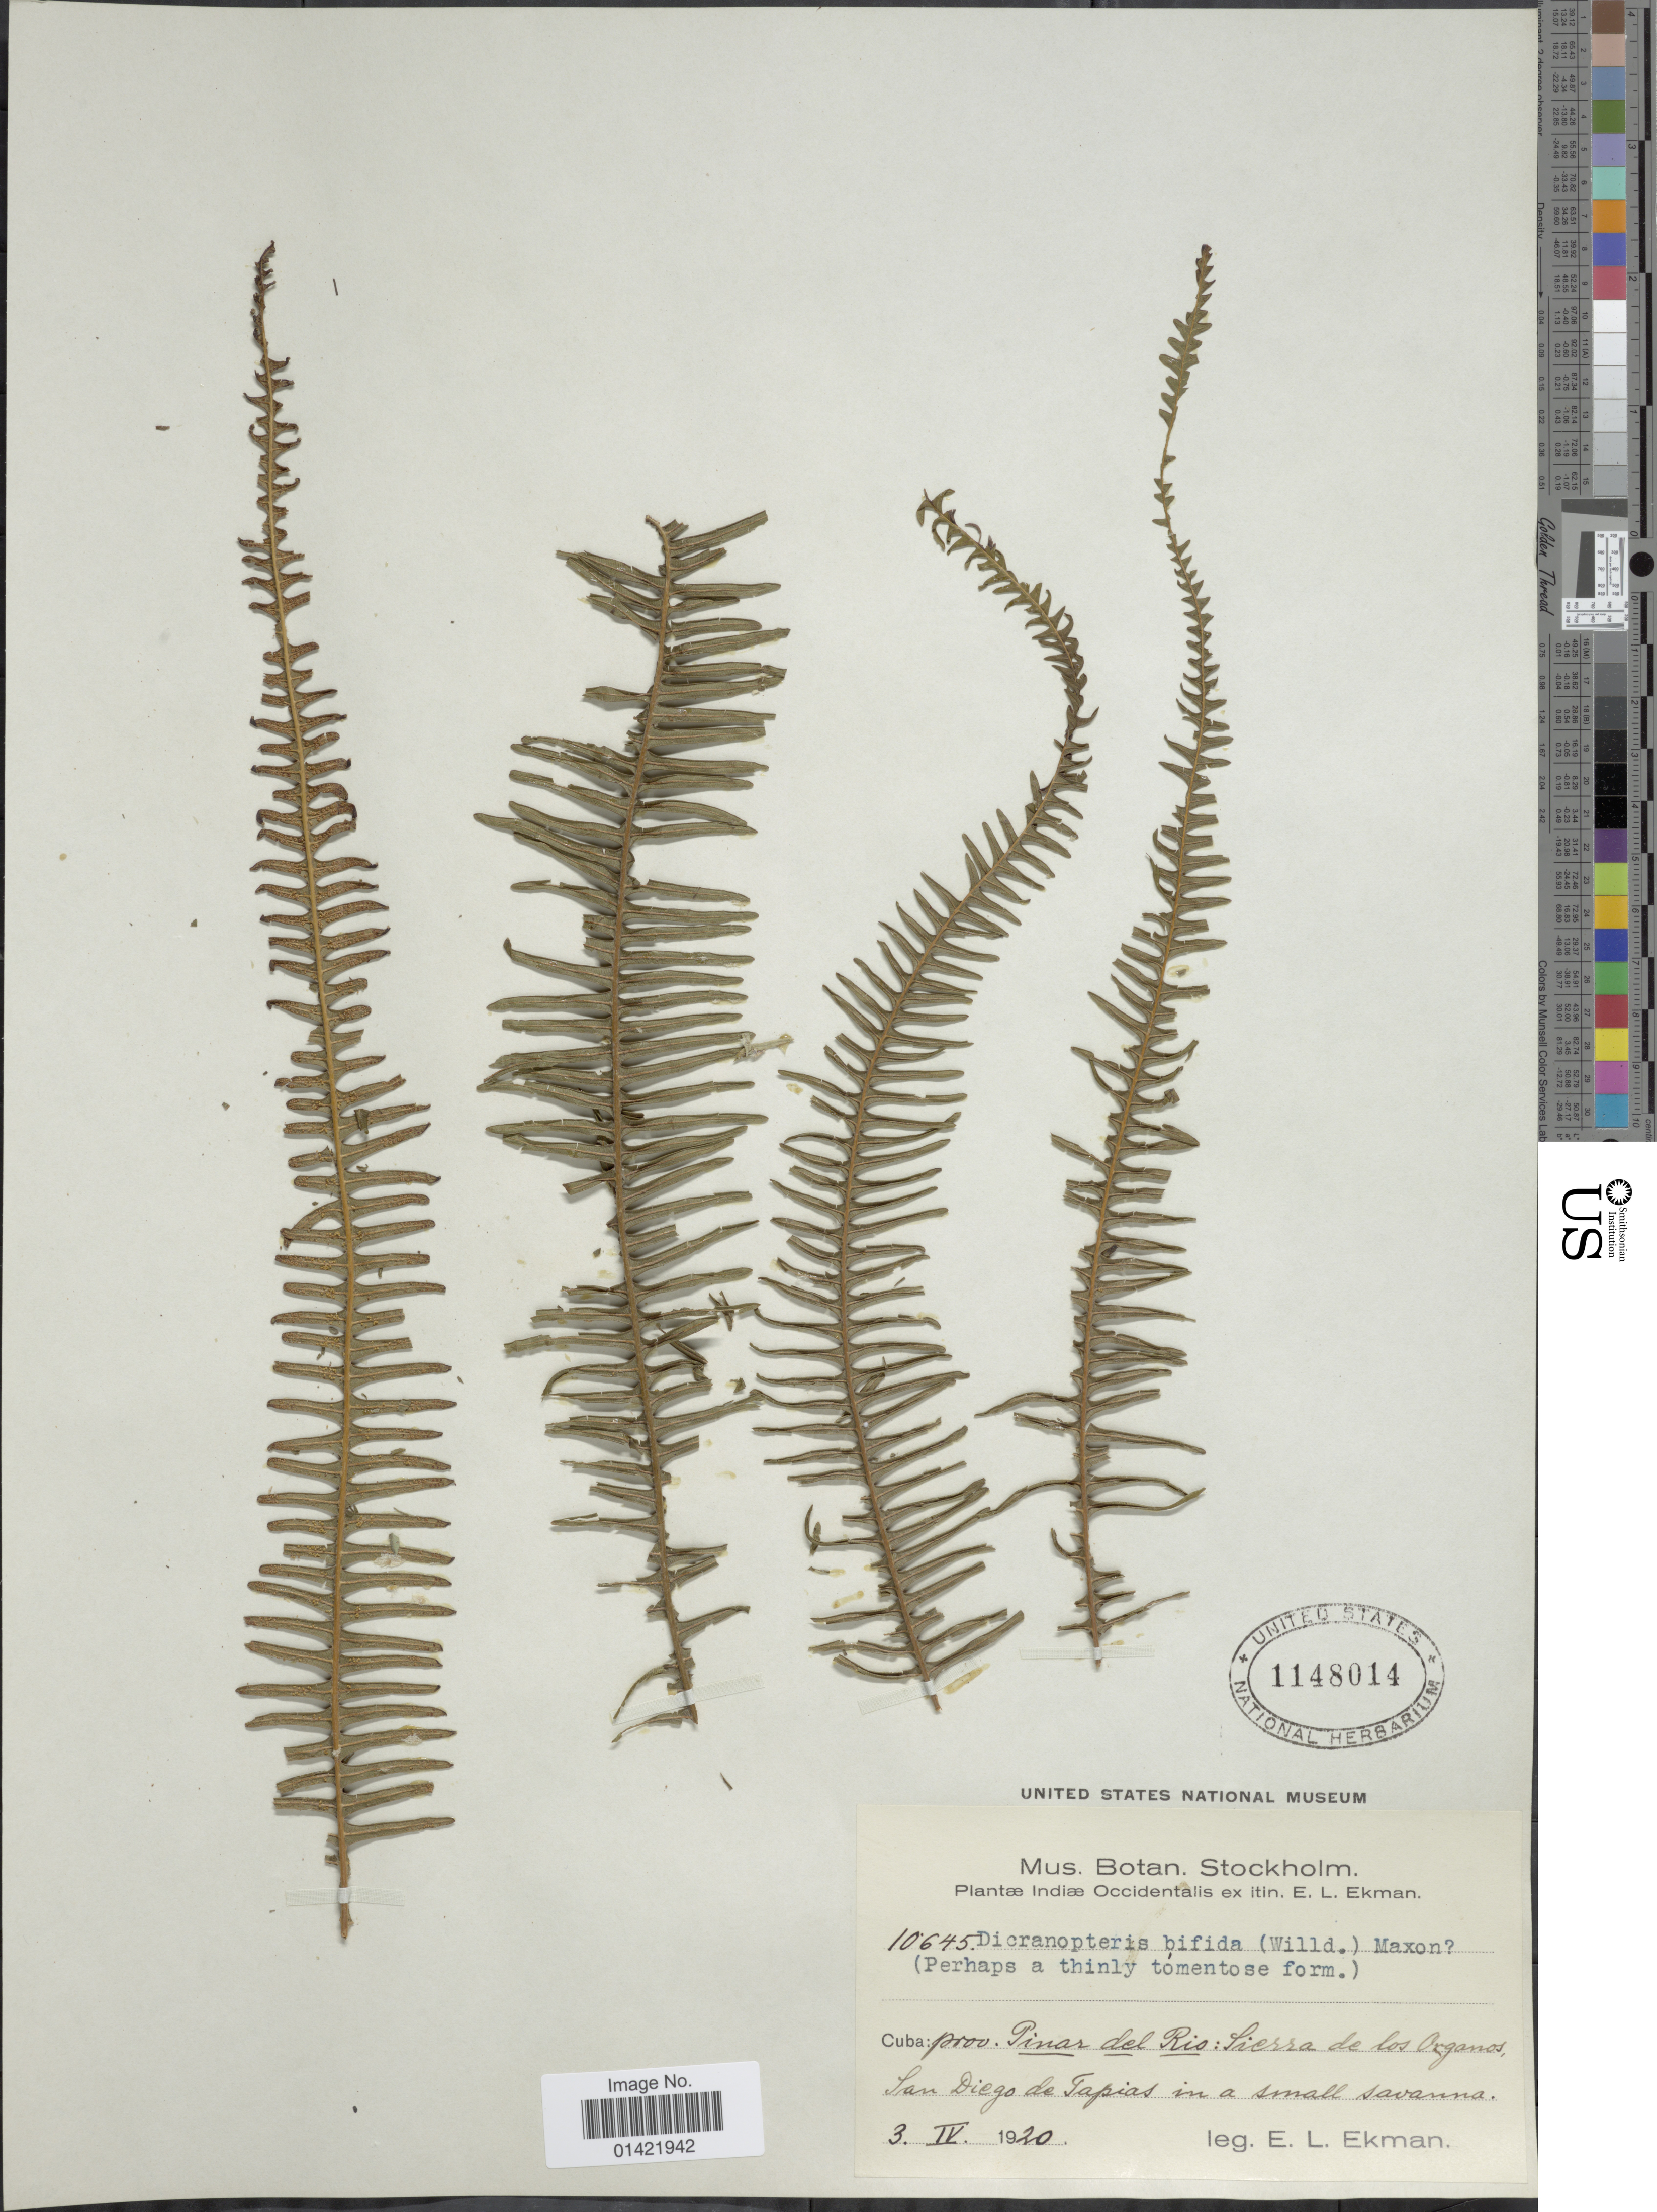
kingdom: Plantae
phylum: Tracheophyta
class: Polypodiopsida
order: Gleicheniales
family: Gleicheniaceae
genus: Sticherus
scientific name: Sticherus bifidus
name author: (Willd.) Ching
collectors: E. L. Ekman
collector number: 10645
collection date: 1920-04-03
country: Cuba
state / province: Pinar del Río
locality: Sierra de los Organos, San Diego de Tapias in a small savanna.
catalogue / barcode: US 1148014